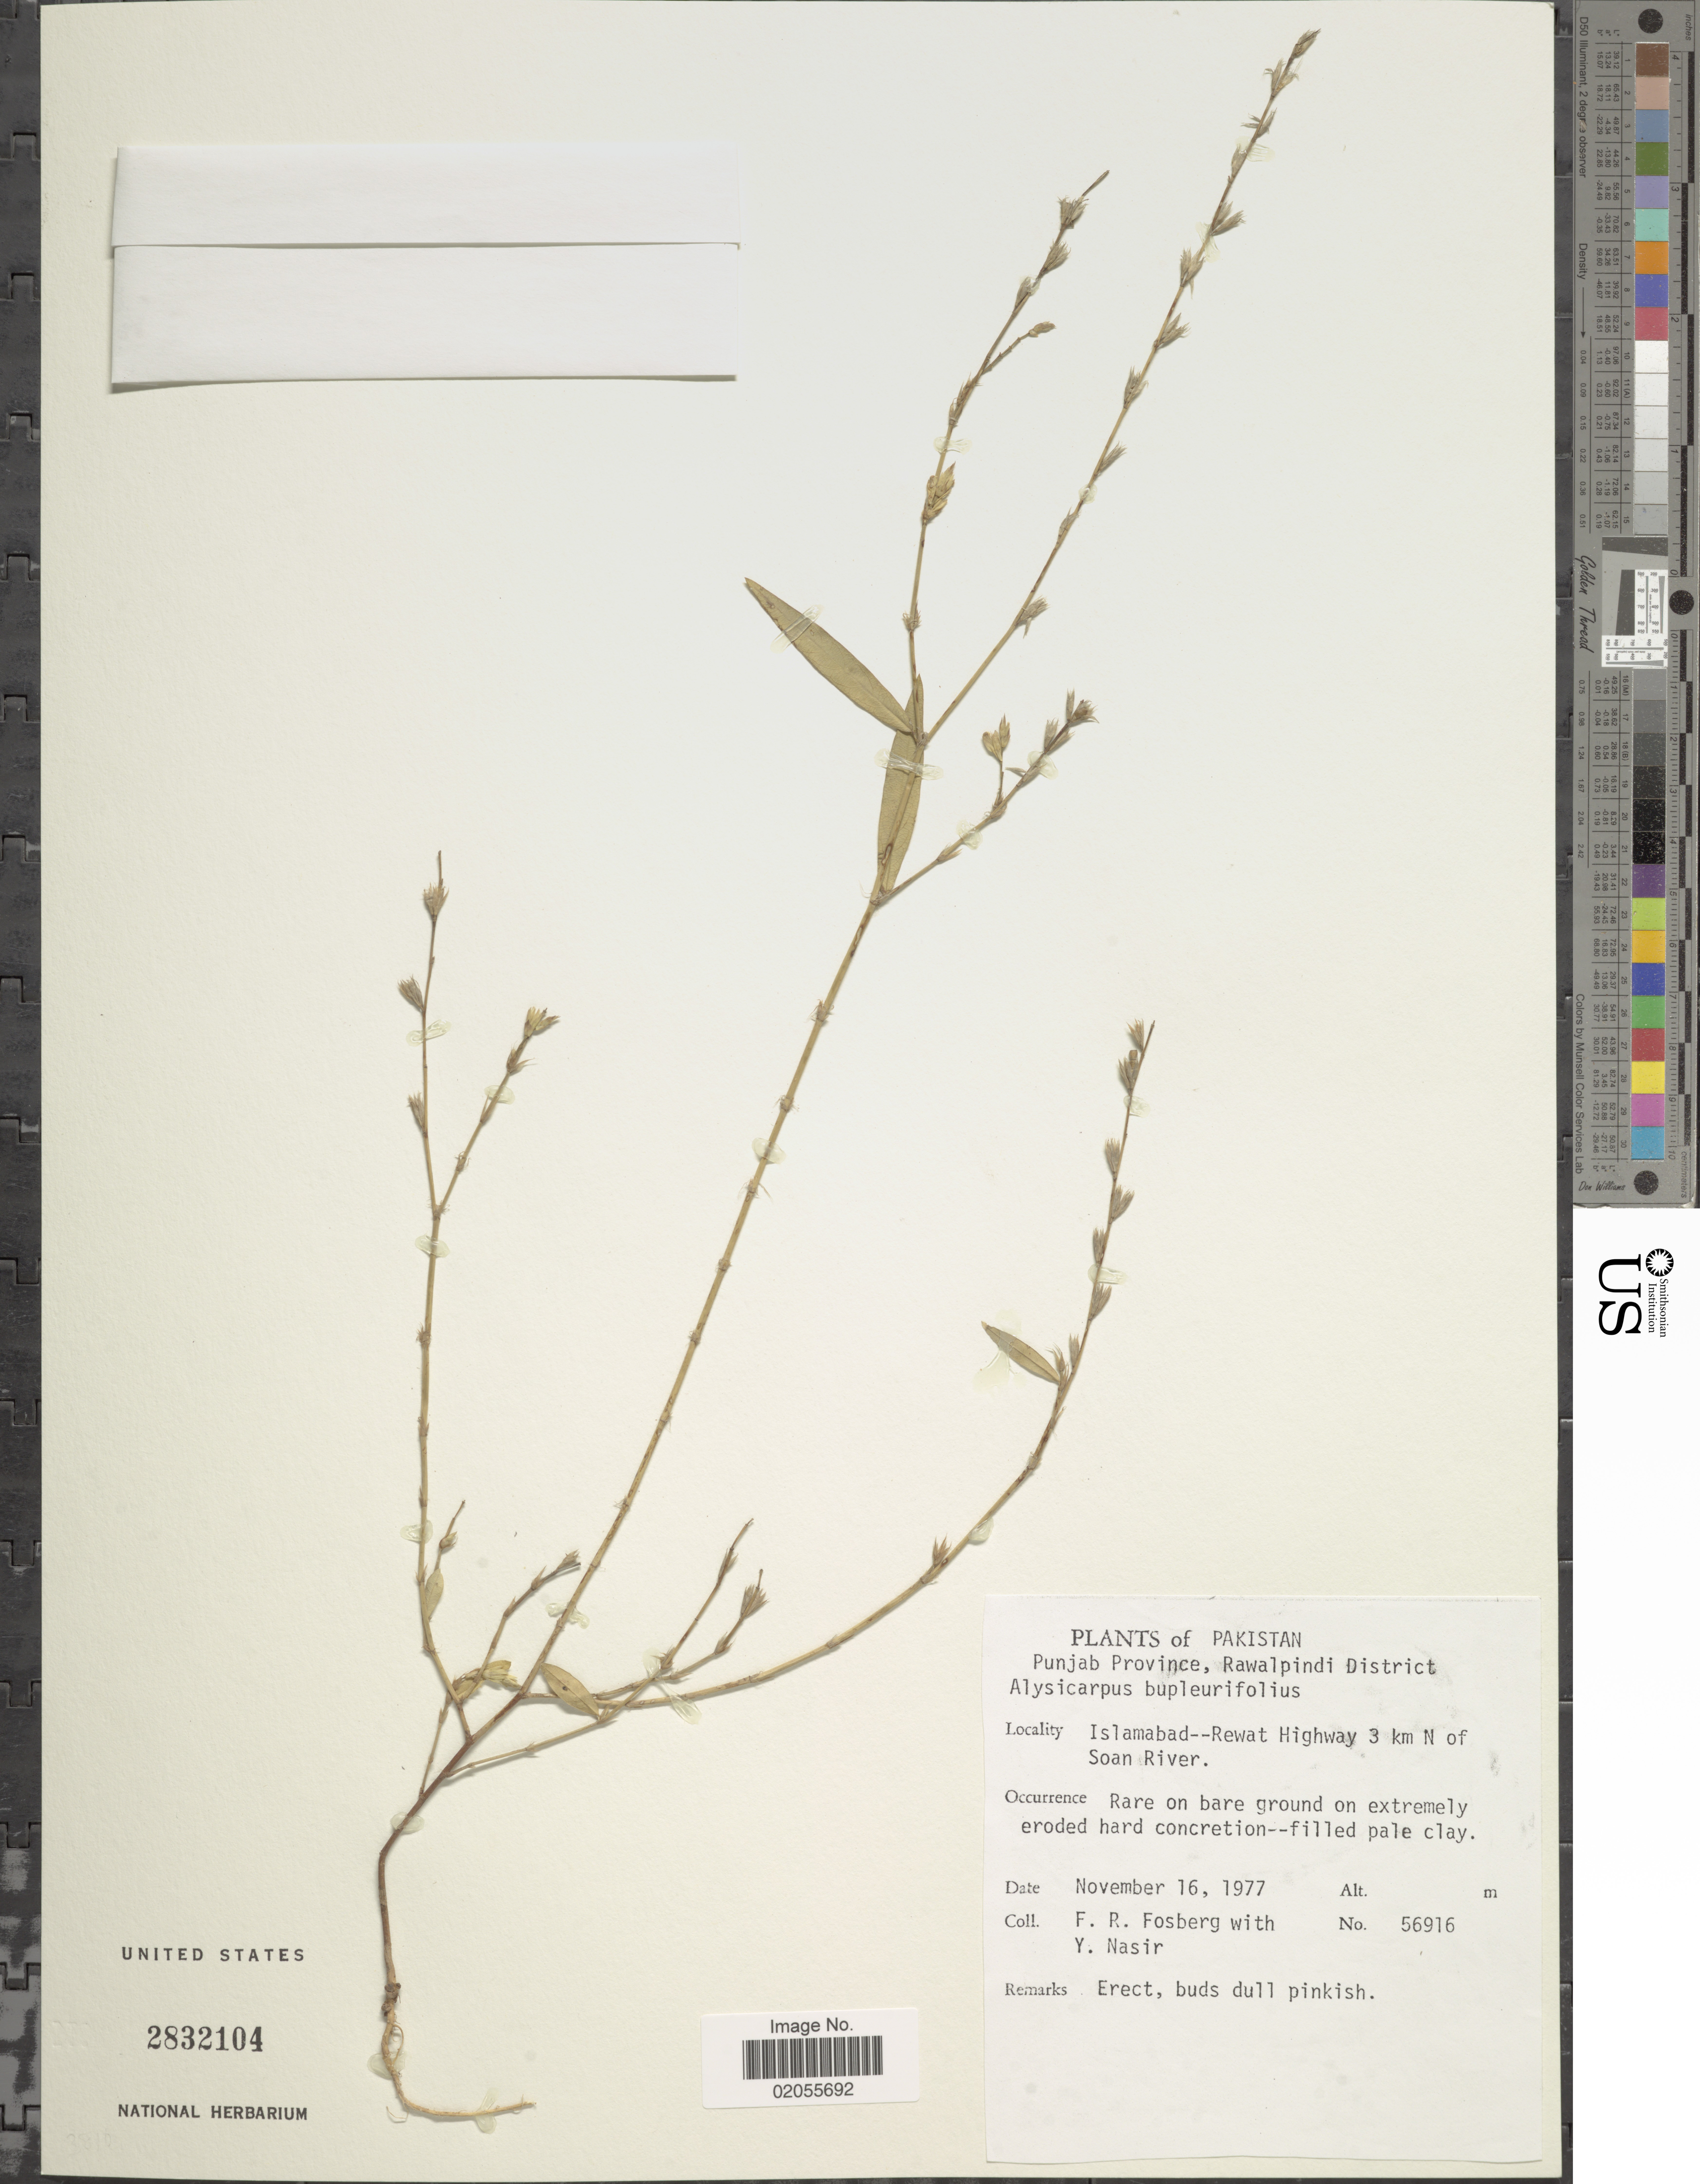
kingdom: Plantae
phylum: Tracheophyta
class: Magnoliopsida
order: Fabales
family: Fabaceae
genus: Alysicarpus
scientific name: Alysicarpus bupleurifolius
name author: (L.) DC.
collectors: F. R. Fosberg & Y. Nasir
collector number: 56916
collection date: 1977-11-16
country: Pakistan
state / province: Punjab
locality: Rawalpindi District, Islamabad-Rewat Highway 3 km N of Soan River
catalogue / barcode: US 2832104